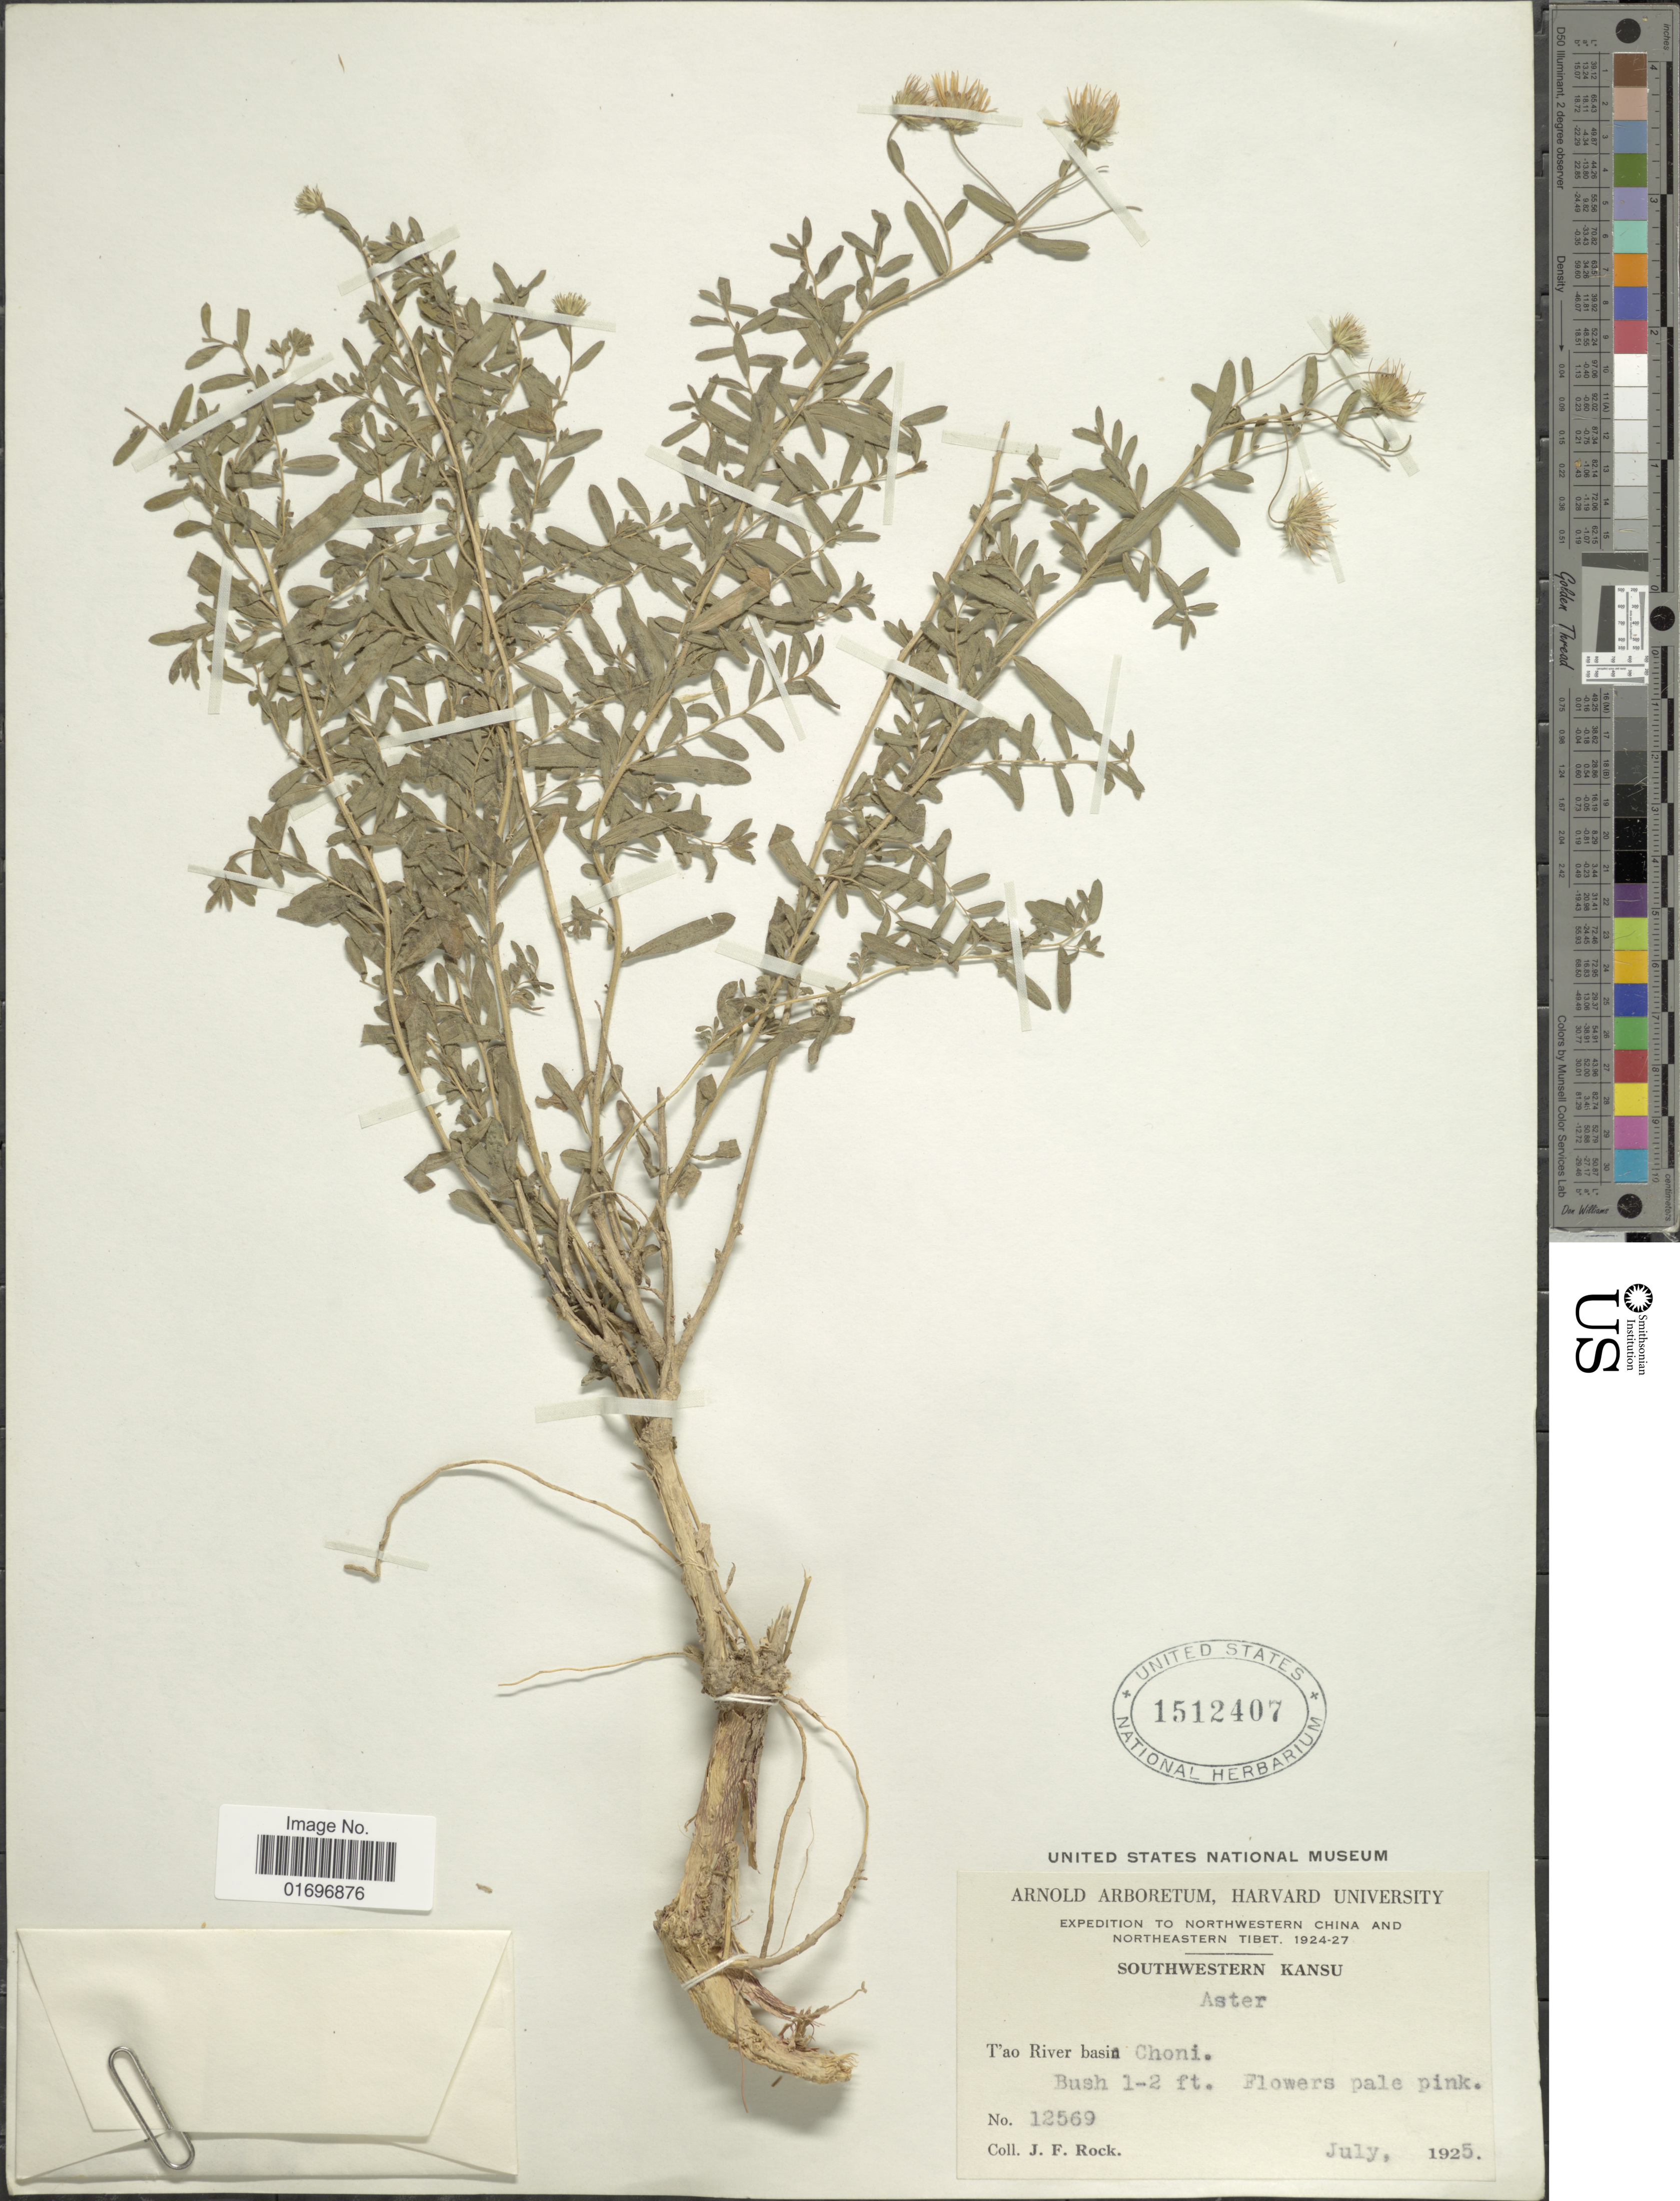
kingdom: Plantae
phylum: Tracheophyta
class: Magnoliopsida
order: Asterales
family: Asteraceae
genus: Aster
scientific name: Aster sp.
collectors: J. Rock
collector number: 12569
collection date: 1925-07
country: China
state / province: Gansu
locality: Northwestern China and Northeastern Tibet. Southwestern Kansu. T'ao River basin Choni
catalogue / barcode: US 1512407